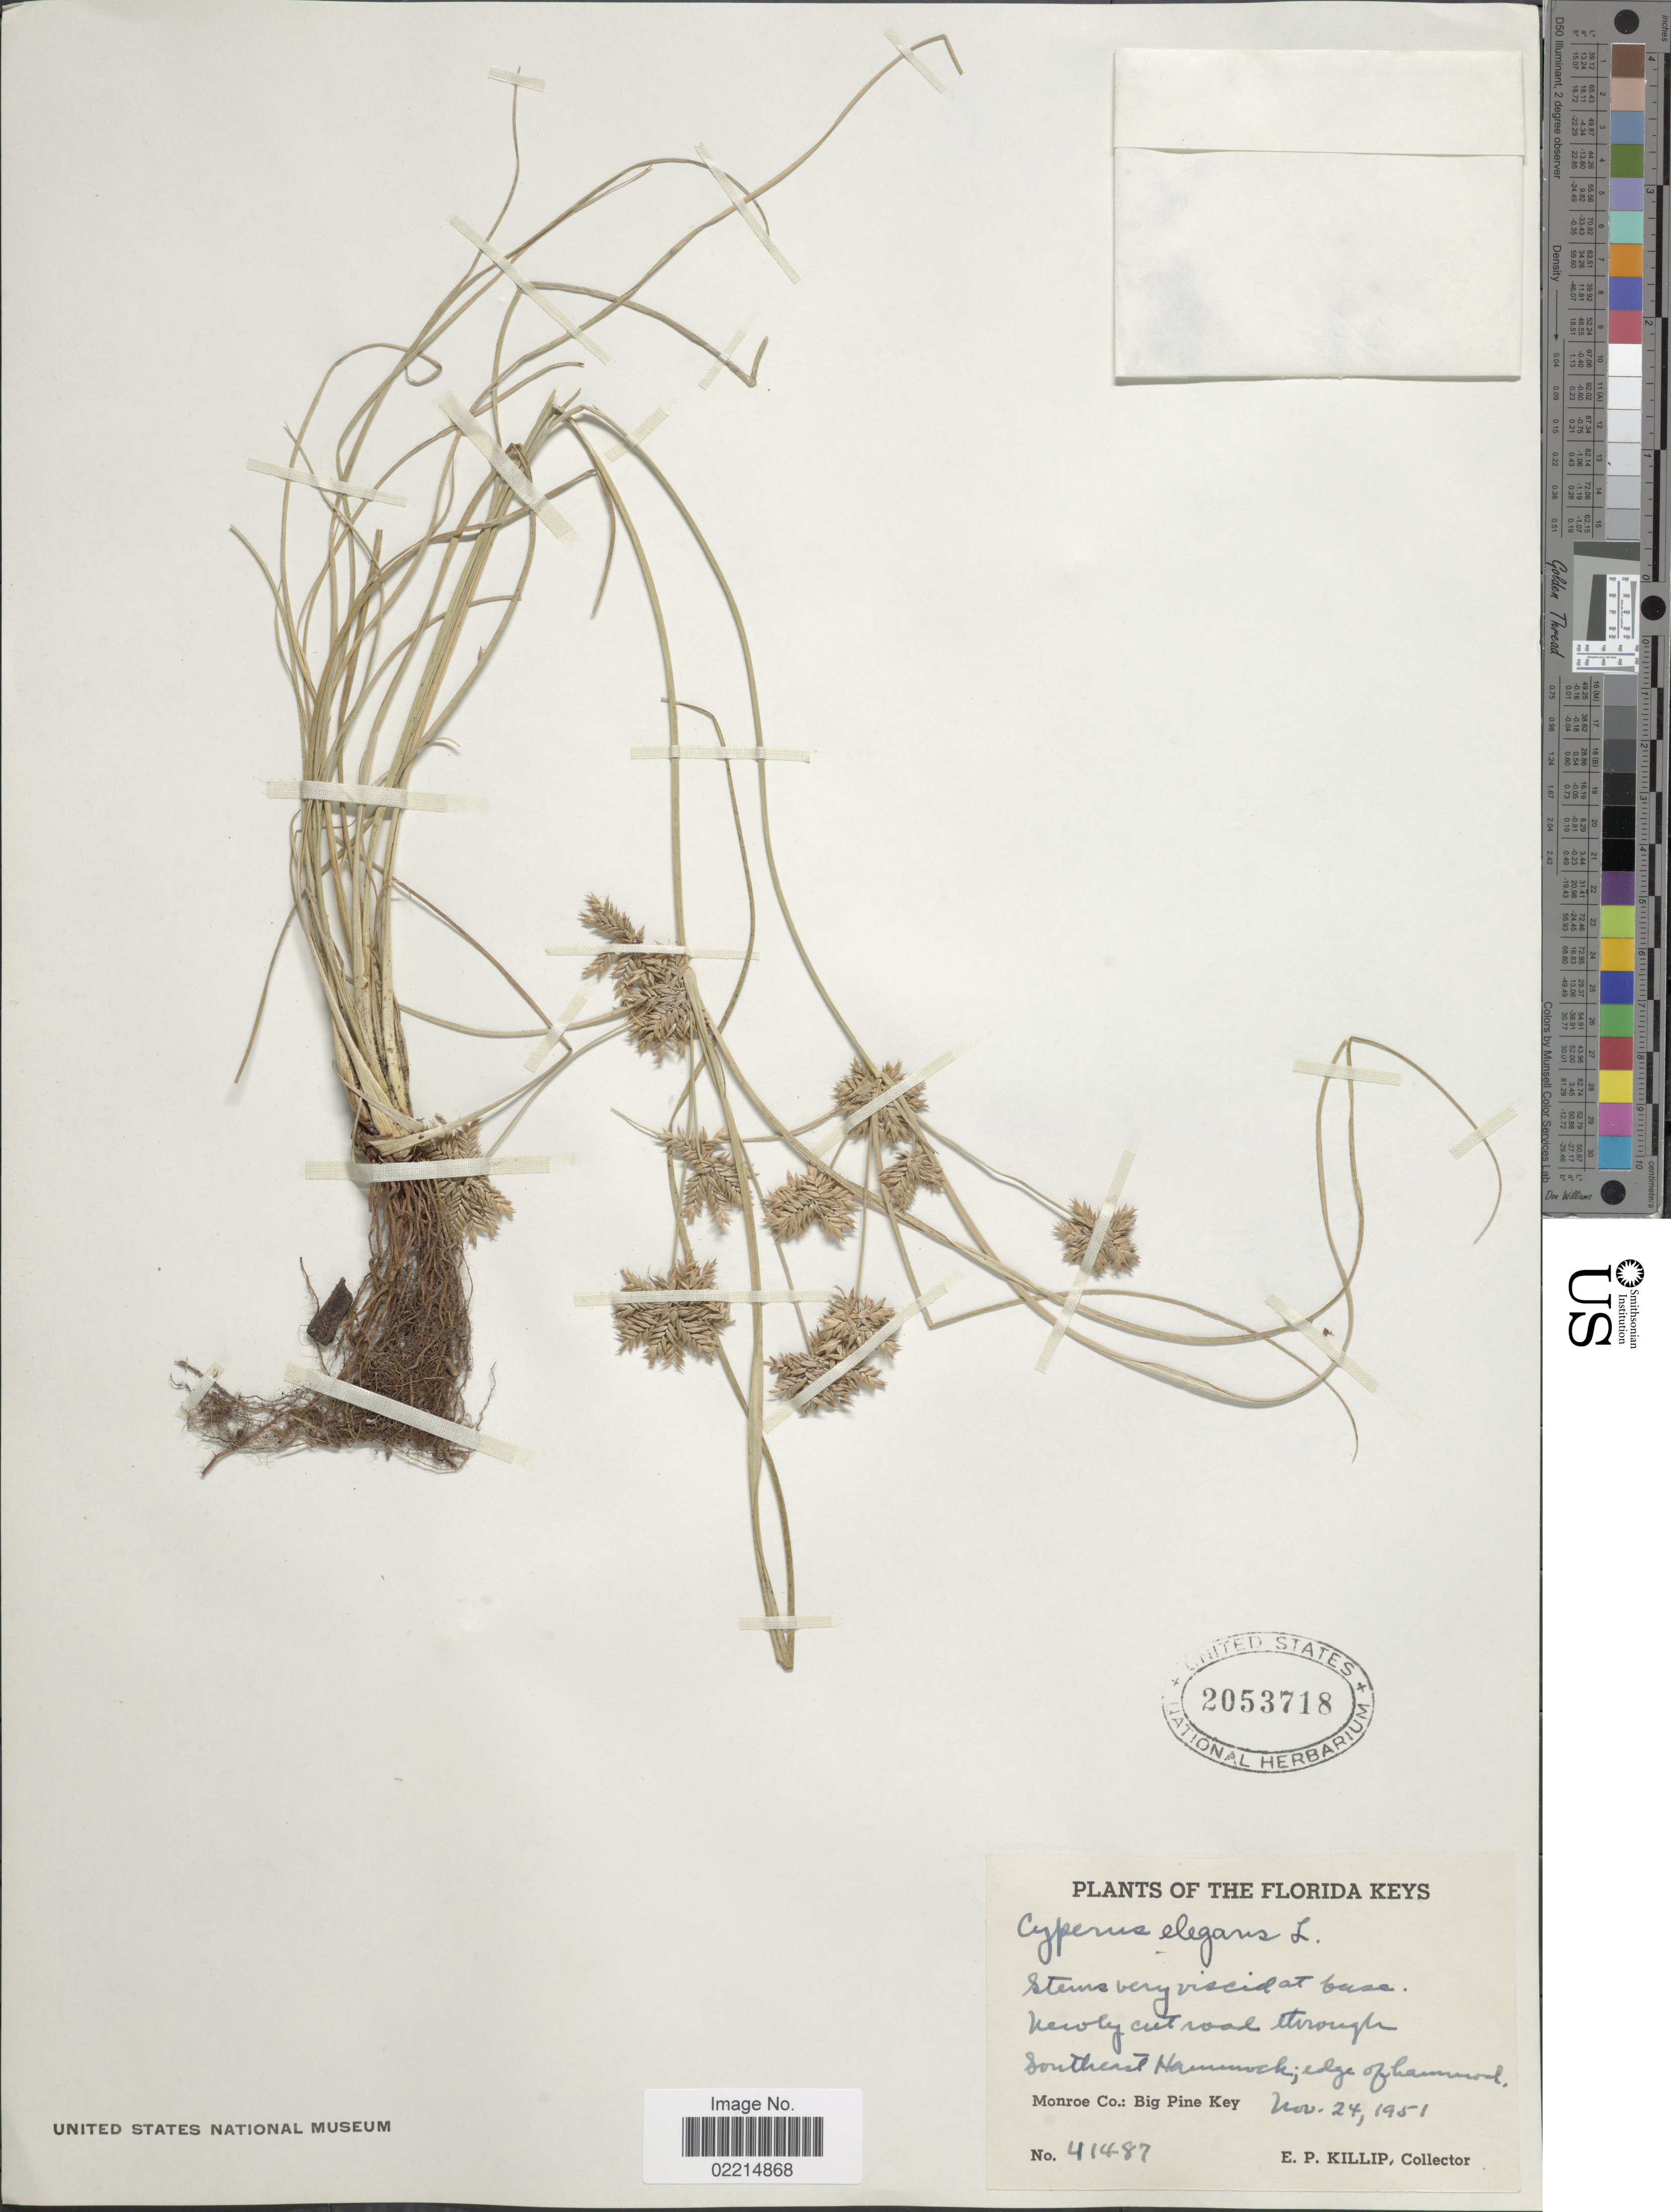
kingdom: Plantae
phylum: Tracheophyta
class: Liliopsida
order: Poales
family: Cyperaceae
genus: Cyperus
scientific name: Cyperus elegans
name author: L.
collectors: E. P. Killip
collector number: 41487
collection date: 1951-11-24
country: United States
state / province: Florida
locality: Floriday Keys, Newly cut road through Southeast Hammock; edge of hammond, Monroe Co.: Big Pine Key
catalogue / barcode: US 2053718